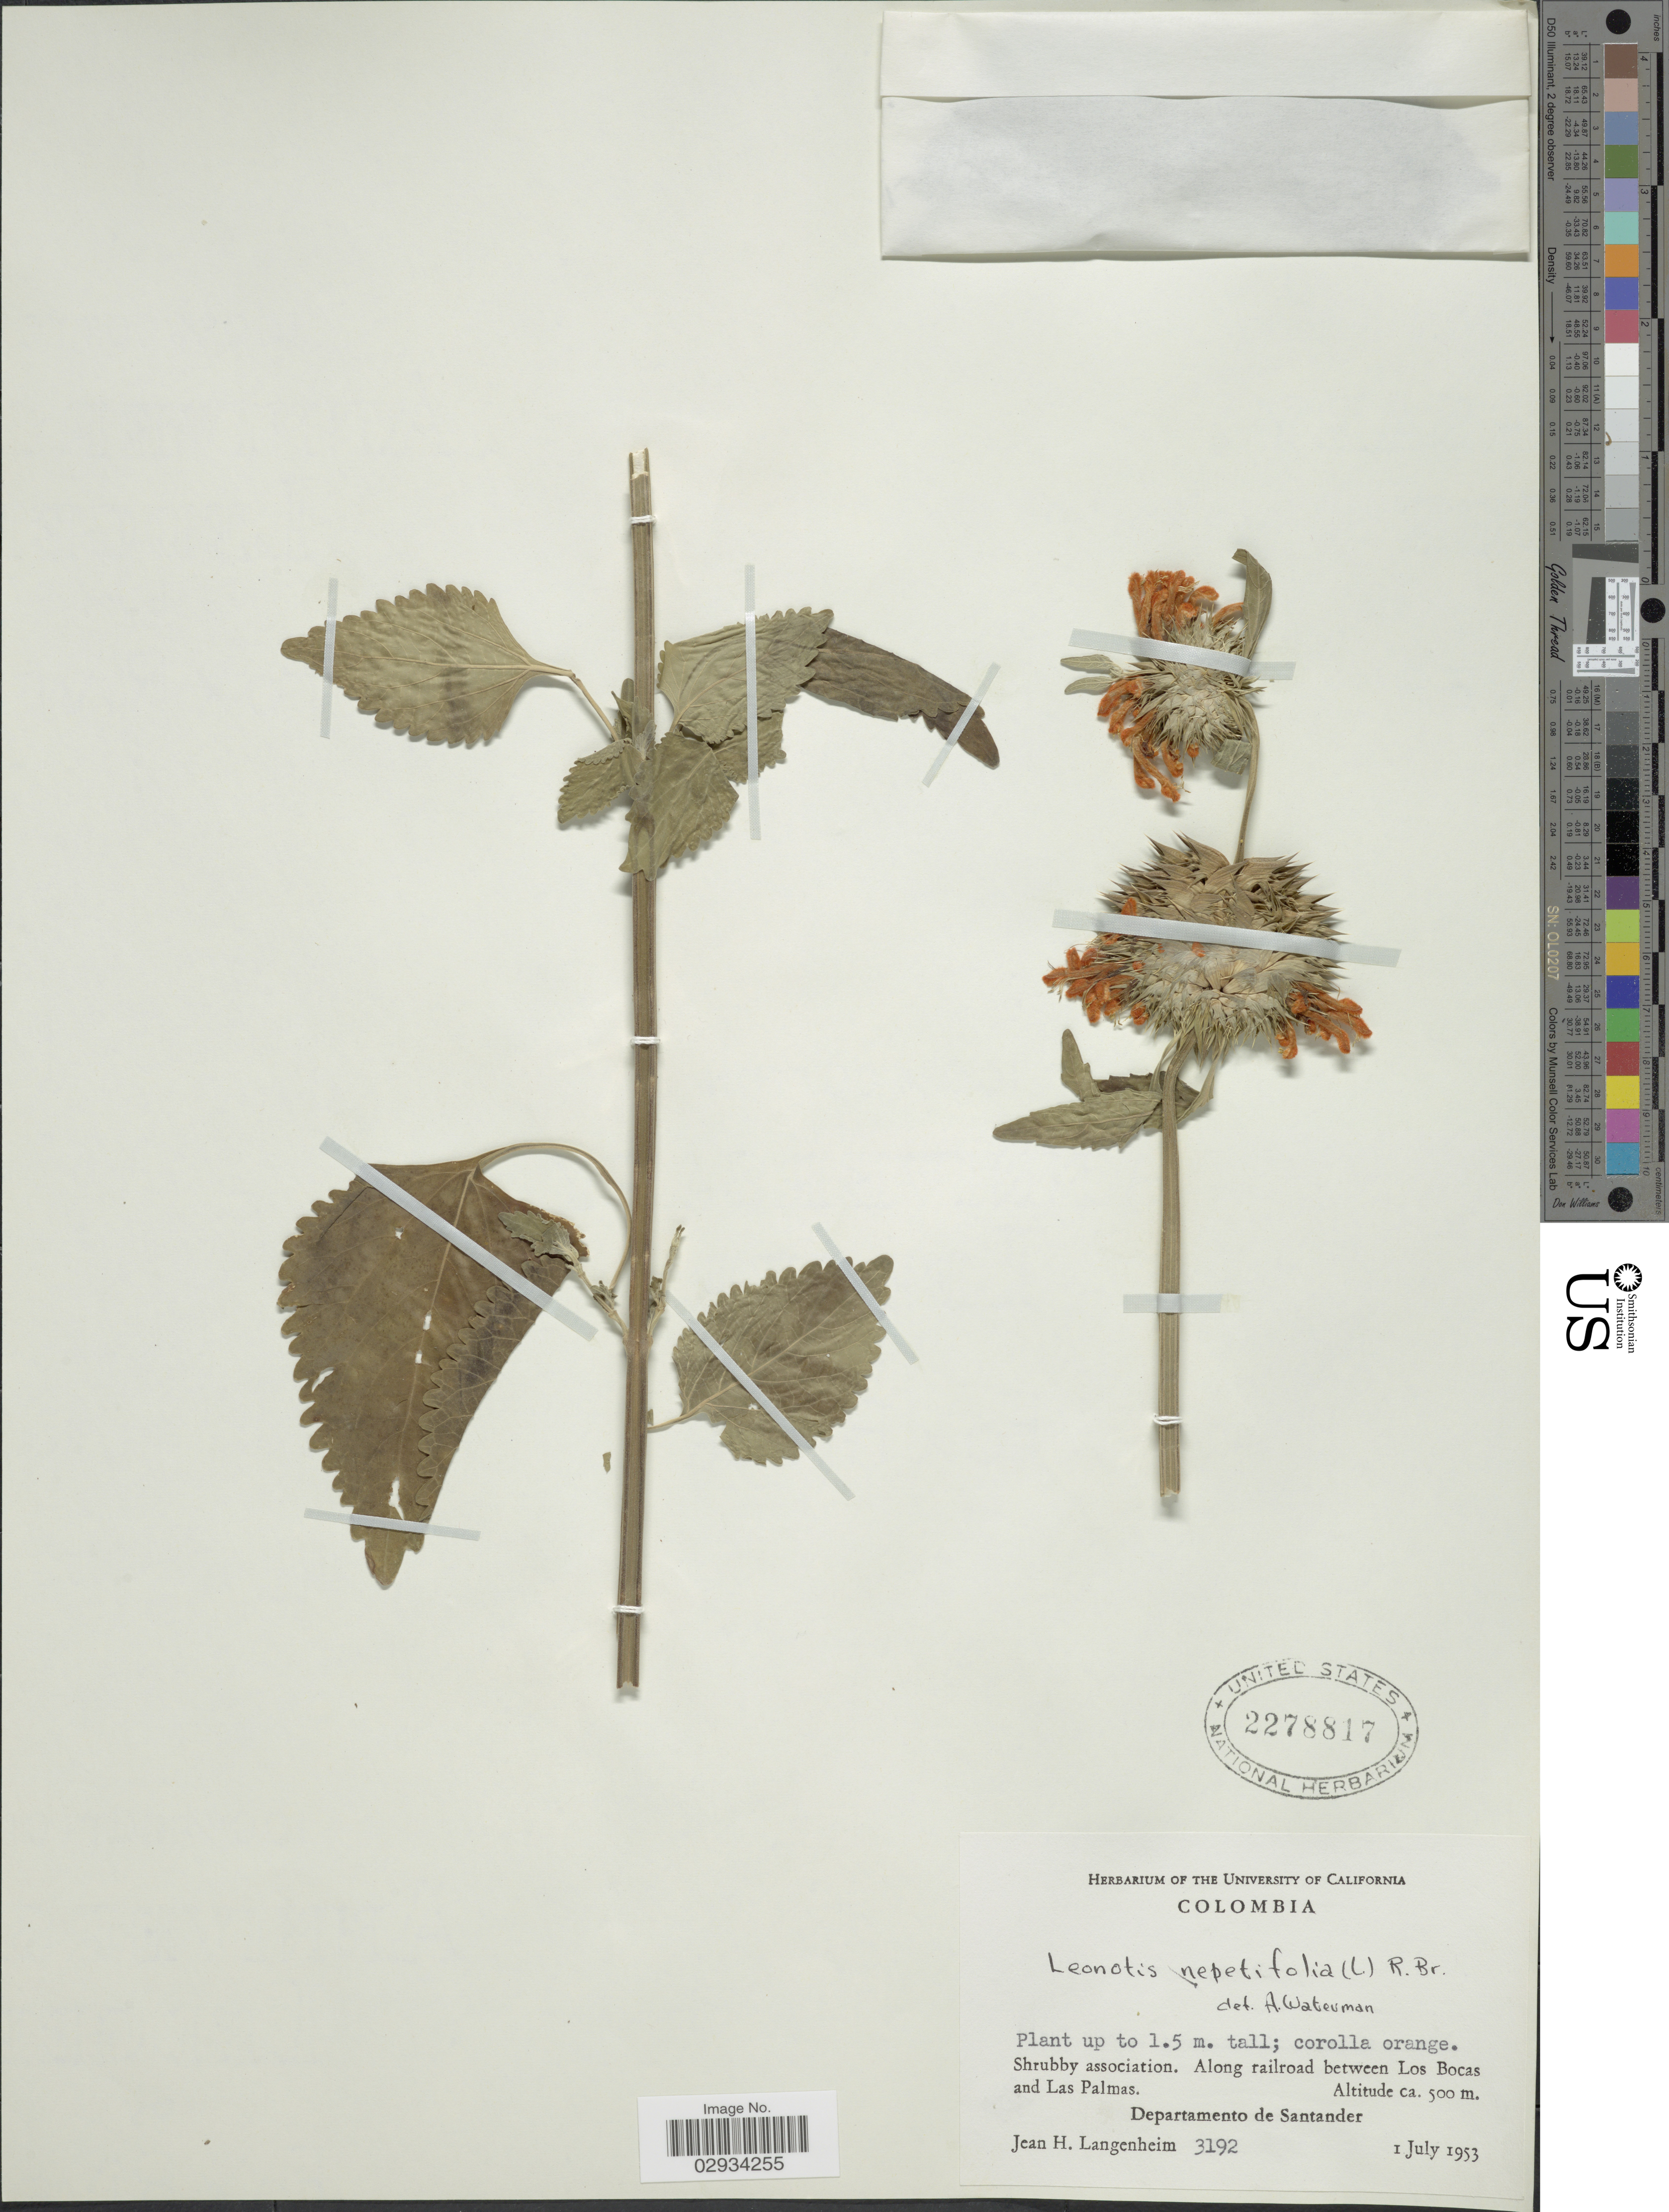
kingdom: Plantae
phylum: Tracheophyta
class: Magnoliopsida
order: Lamiales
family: Lamiaceae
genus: Leonotis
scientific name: Leonotis nepetifolia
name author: (L.) R. Br.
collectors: J. H. Langenheim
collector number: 3192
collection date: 1953-07-01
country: Colombia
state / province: Santander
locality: Along railroad between Los Bocas and Las Palmas. Departamento de Santander.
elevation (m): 500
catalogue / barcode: US 2278817